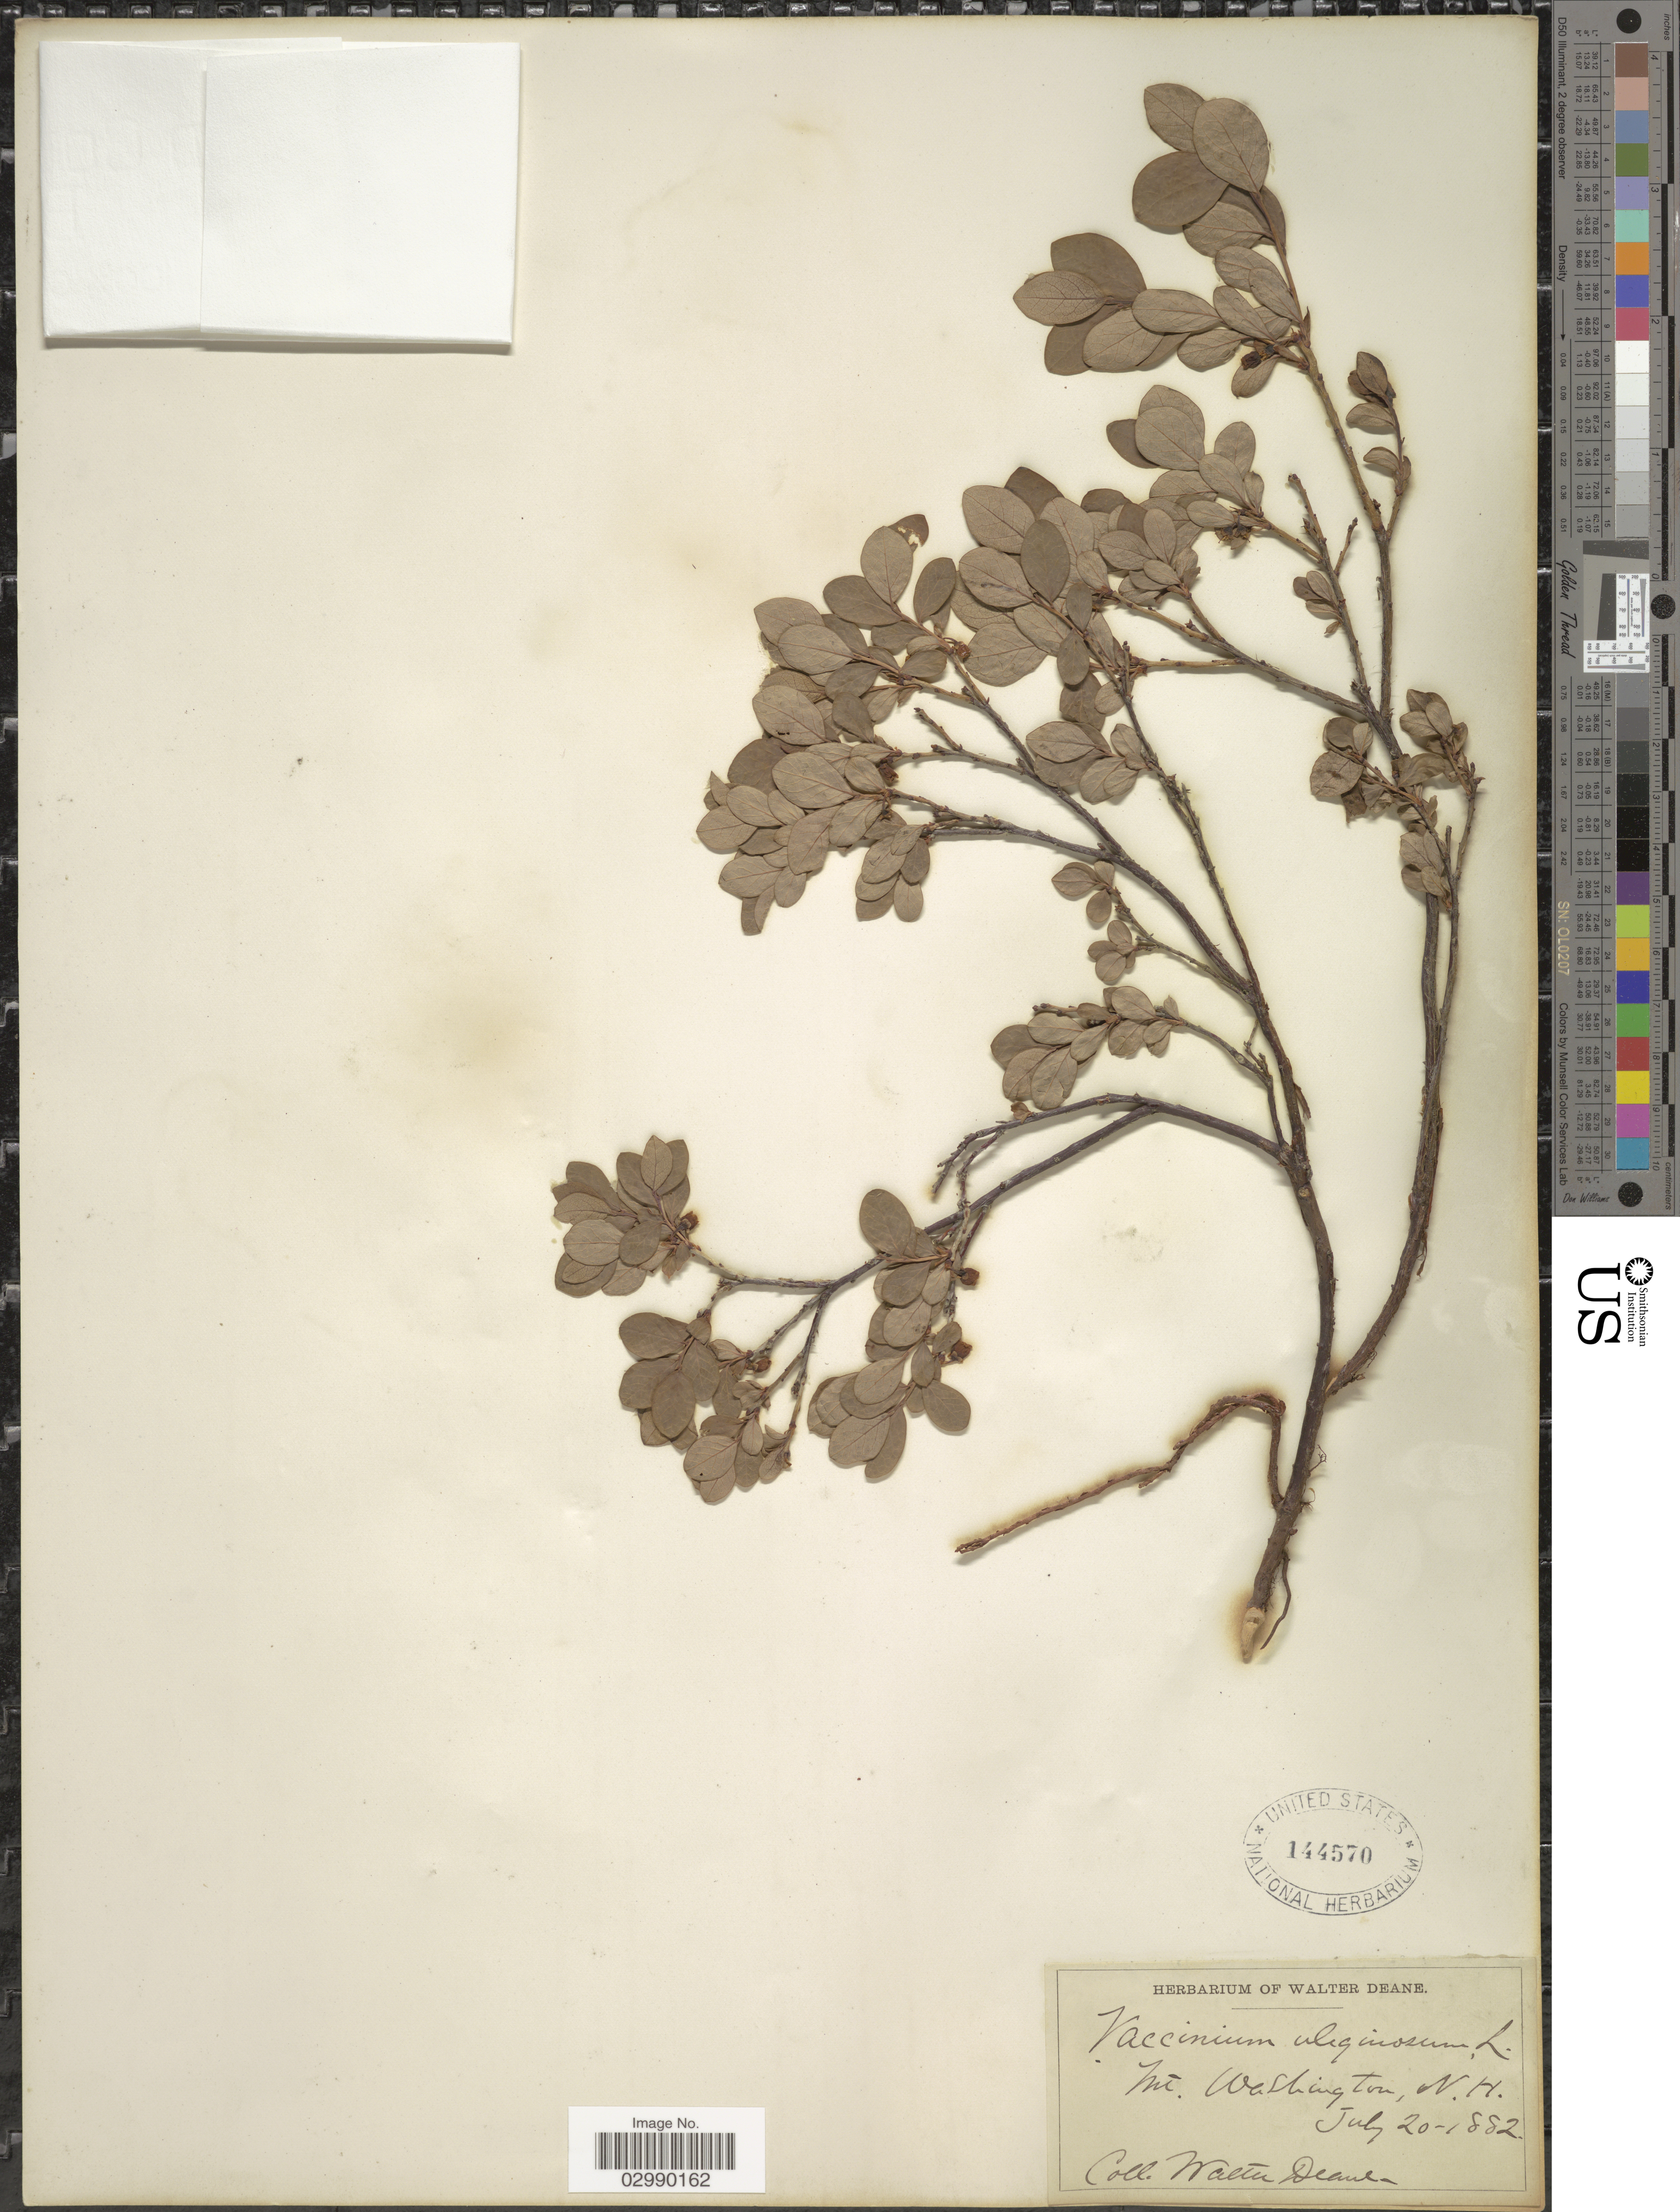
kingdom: Plantae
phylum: Tracheophyta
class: Magnoliopsida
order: Ericales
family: Ericaceae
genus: Vaccinium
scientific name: Vaccinium uliginosum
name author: L.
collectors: W. Deane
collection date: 1882-07-20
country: United States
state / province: New Hampshire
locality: Mt. Washington.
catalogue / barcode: US 144570